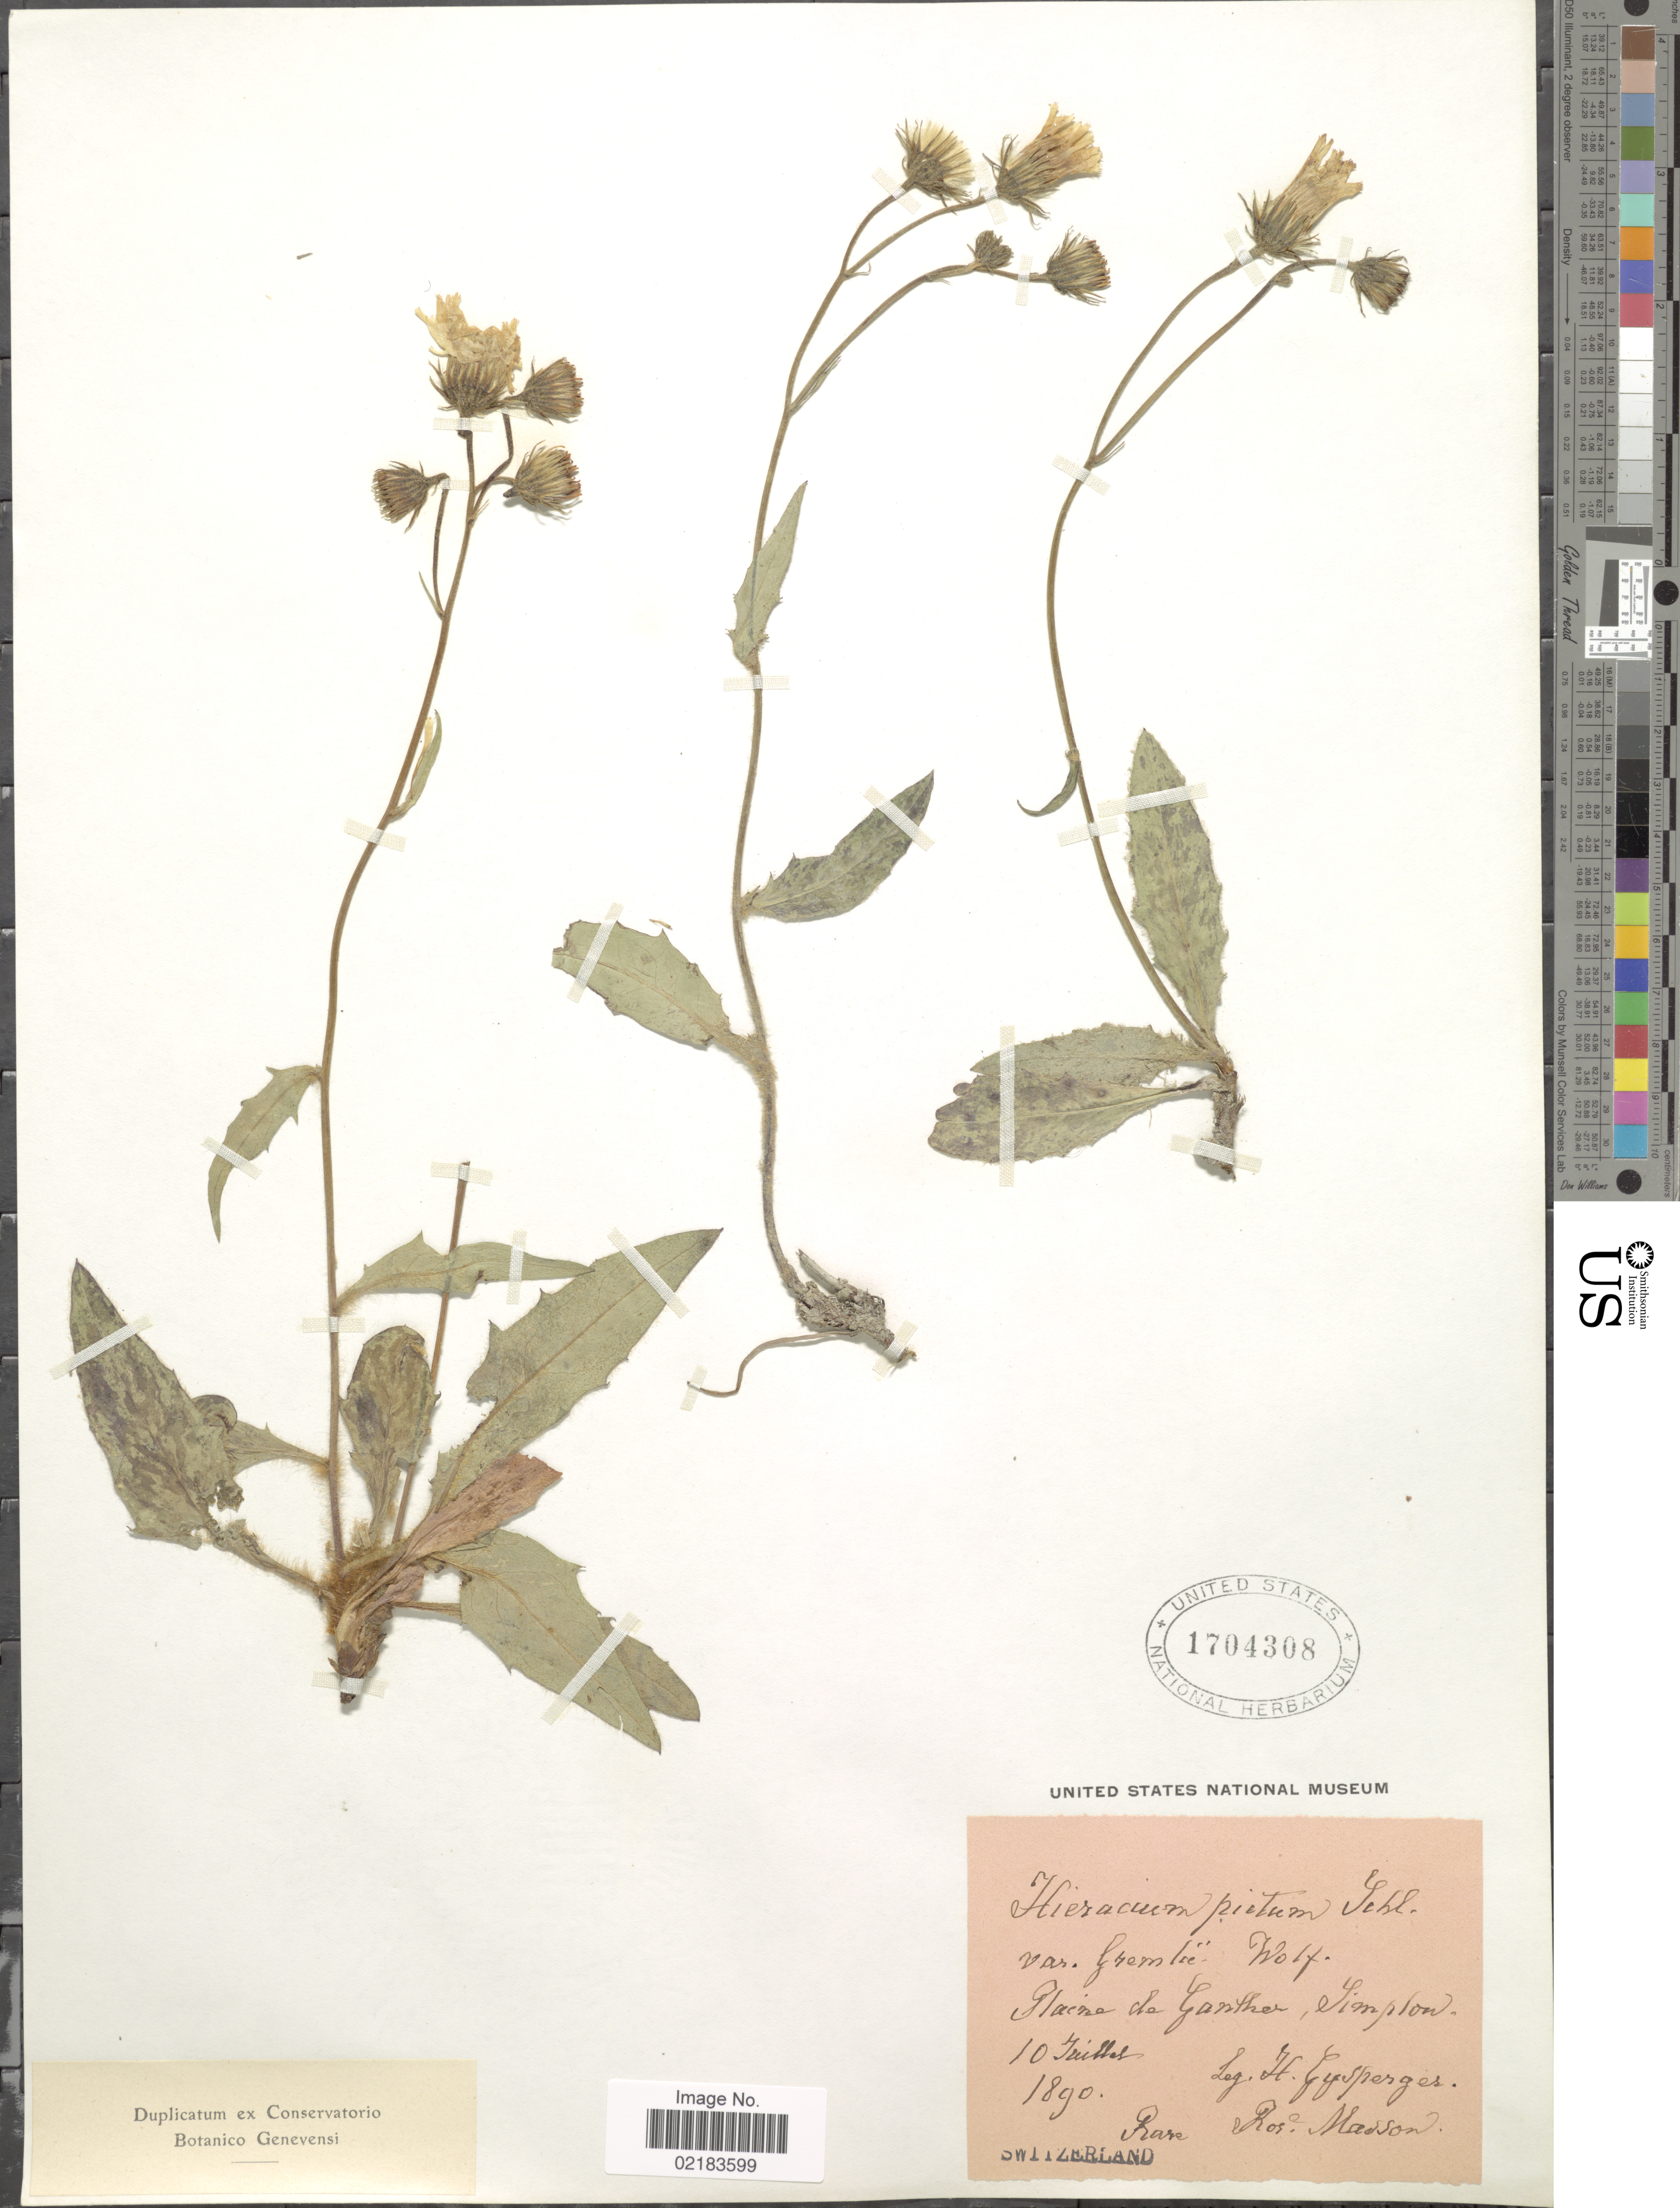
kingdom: Plantae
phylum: Tracheophyta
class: Magnoliopsida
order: Asterales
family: Asteraceae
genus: Hieracium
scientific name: Hieracium pictum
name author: Pers.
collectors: H. Gysperger & R. Masson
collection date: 1890-07-10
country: Switzerland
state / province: Valais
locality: Ganter Bridge. Simplon.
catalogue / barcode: US 1704308